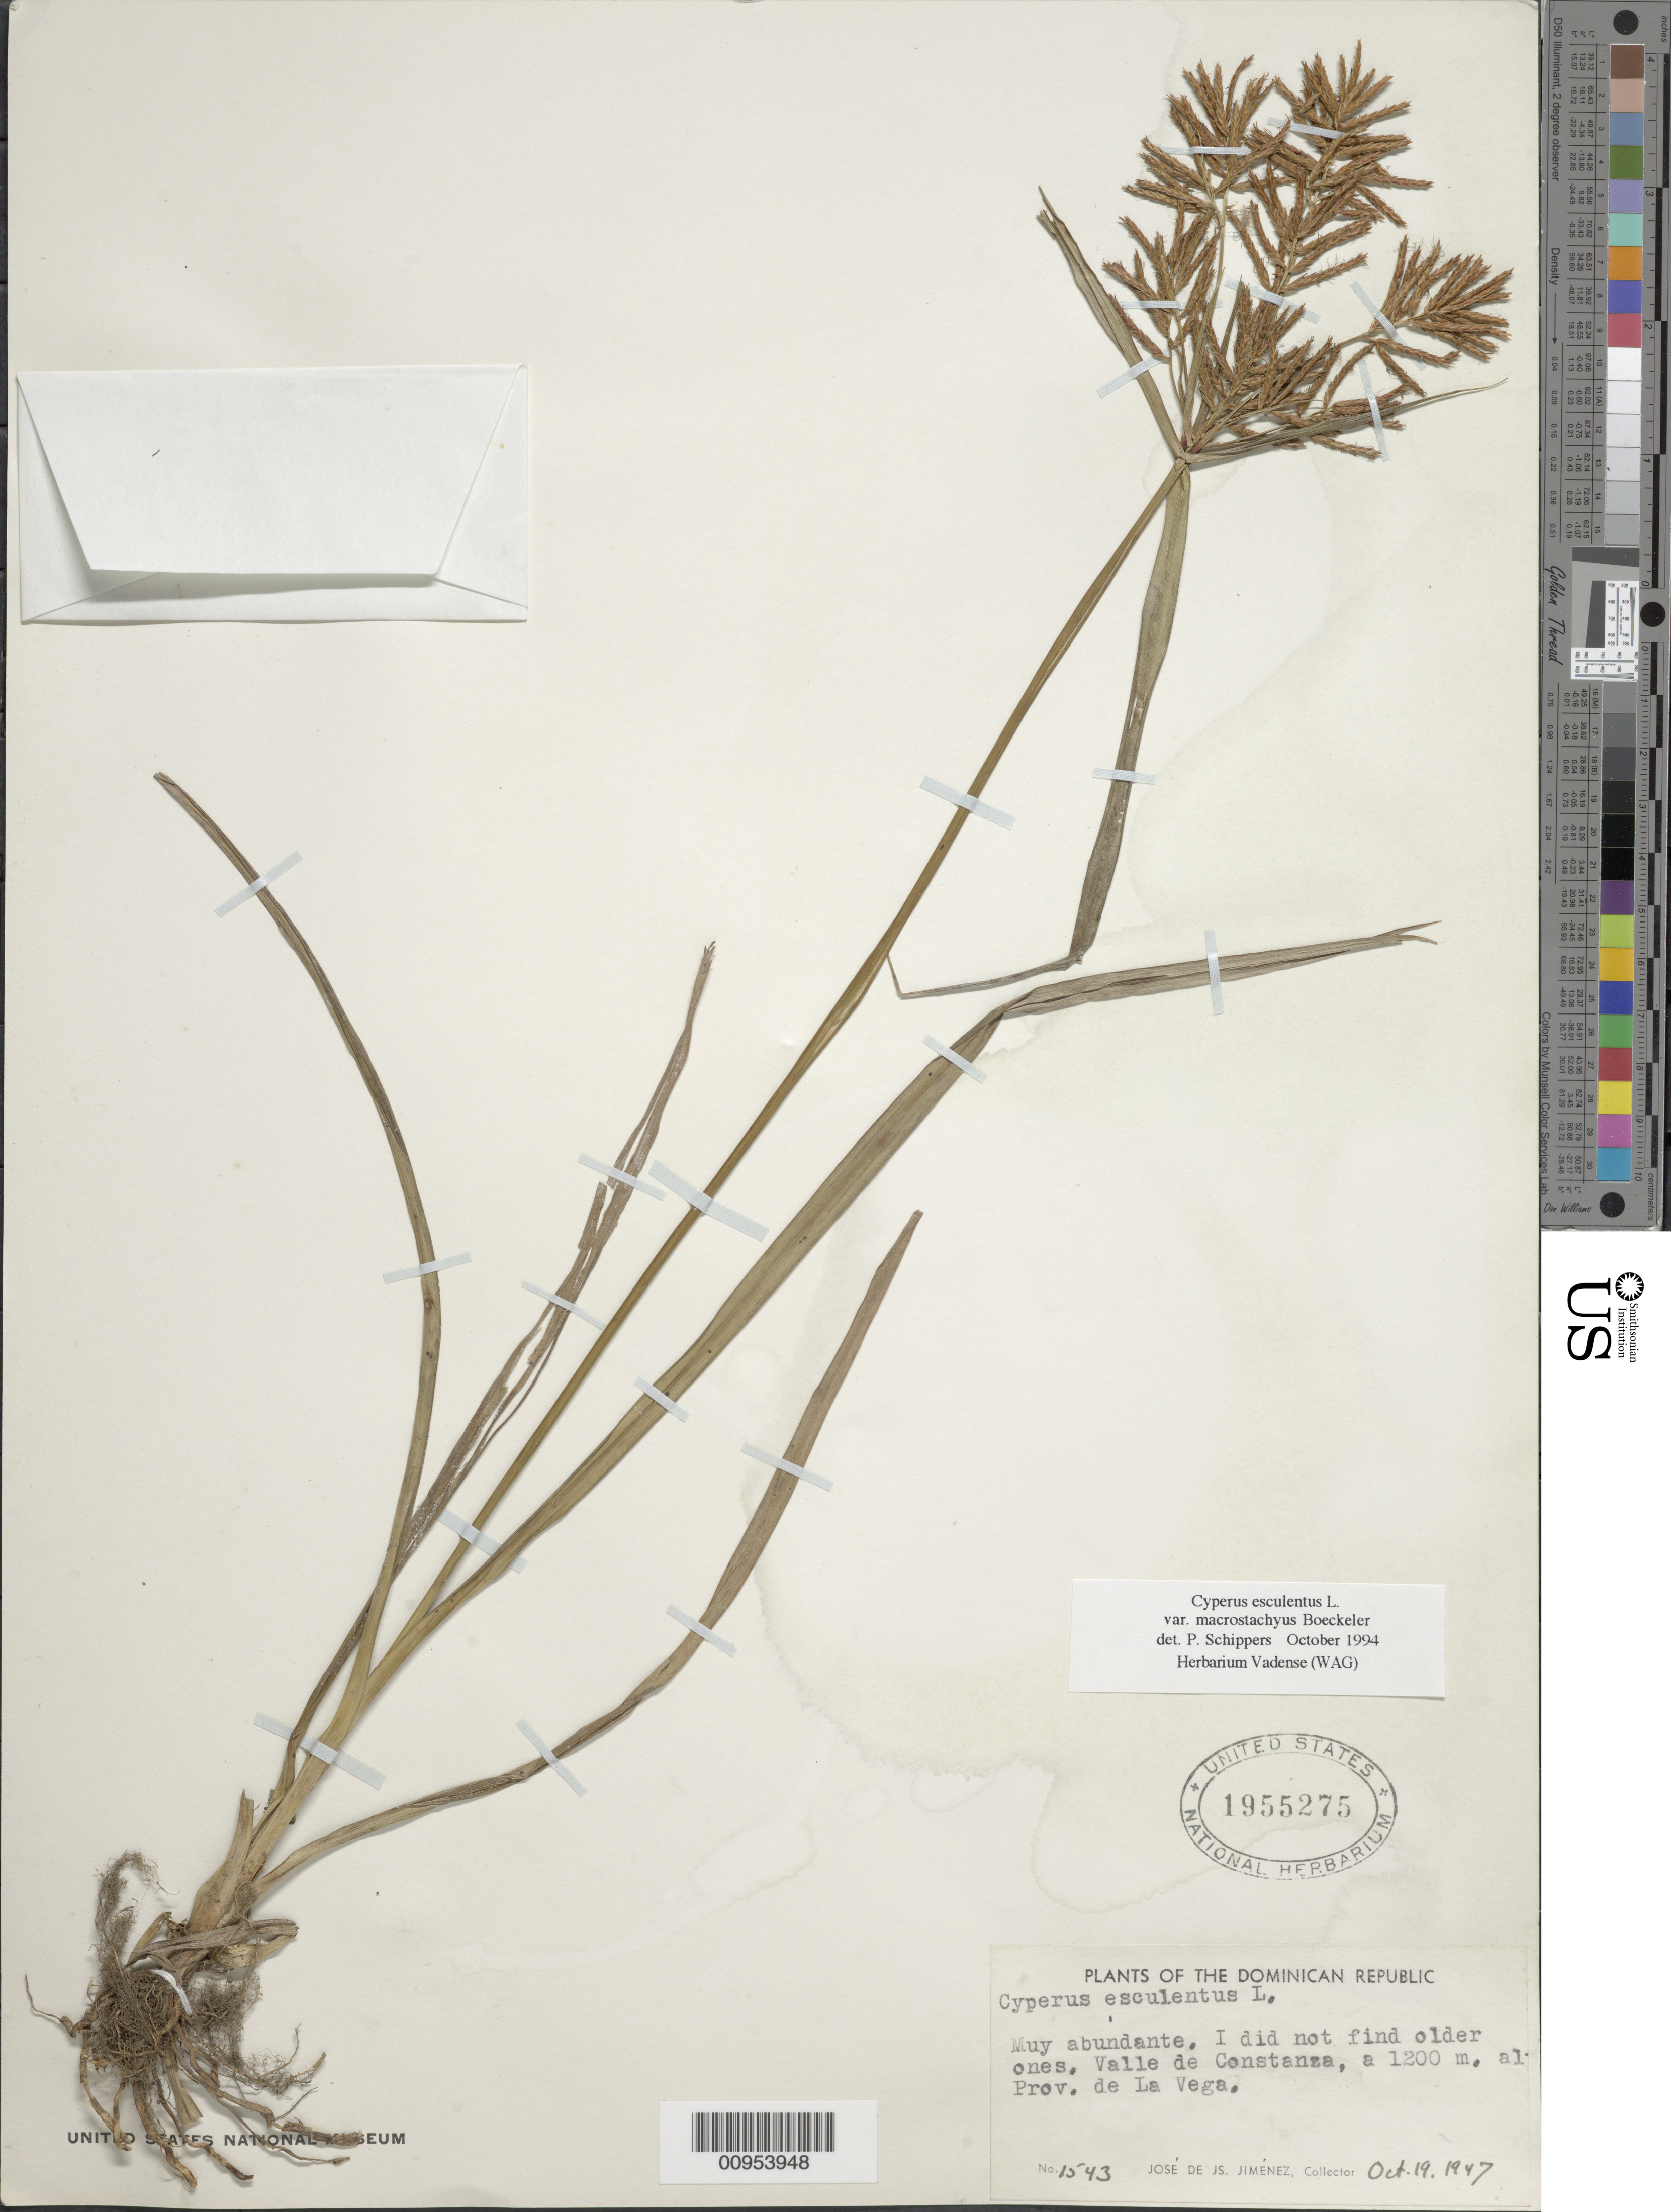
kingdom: Plantae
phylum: Tracheophyta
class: Liliopsida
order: Poales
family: Cyperaceae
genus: Cyperus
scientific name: Cyperus esculentus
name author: L.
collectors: J. J. Jiménez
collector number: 1543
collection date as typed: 19 Oct 1947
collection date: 1947-10-19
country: Dominican Republic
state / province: La Vega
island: Hispaniola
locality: Valle de Constanza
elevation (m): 1200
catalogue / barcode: US 1955275